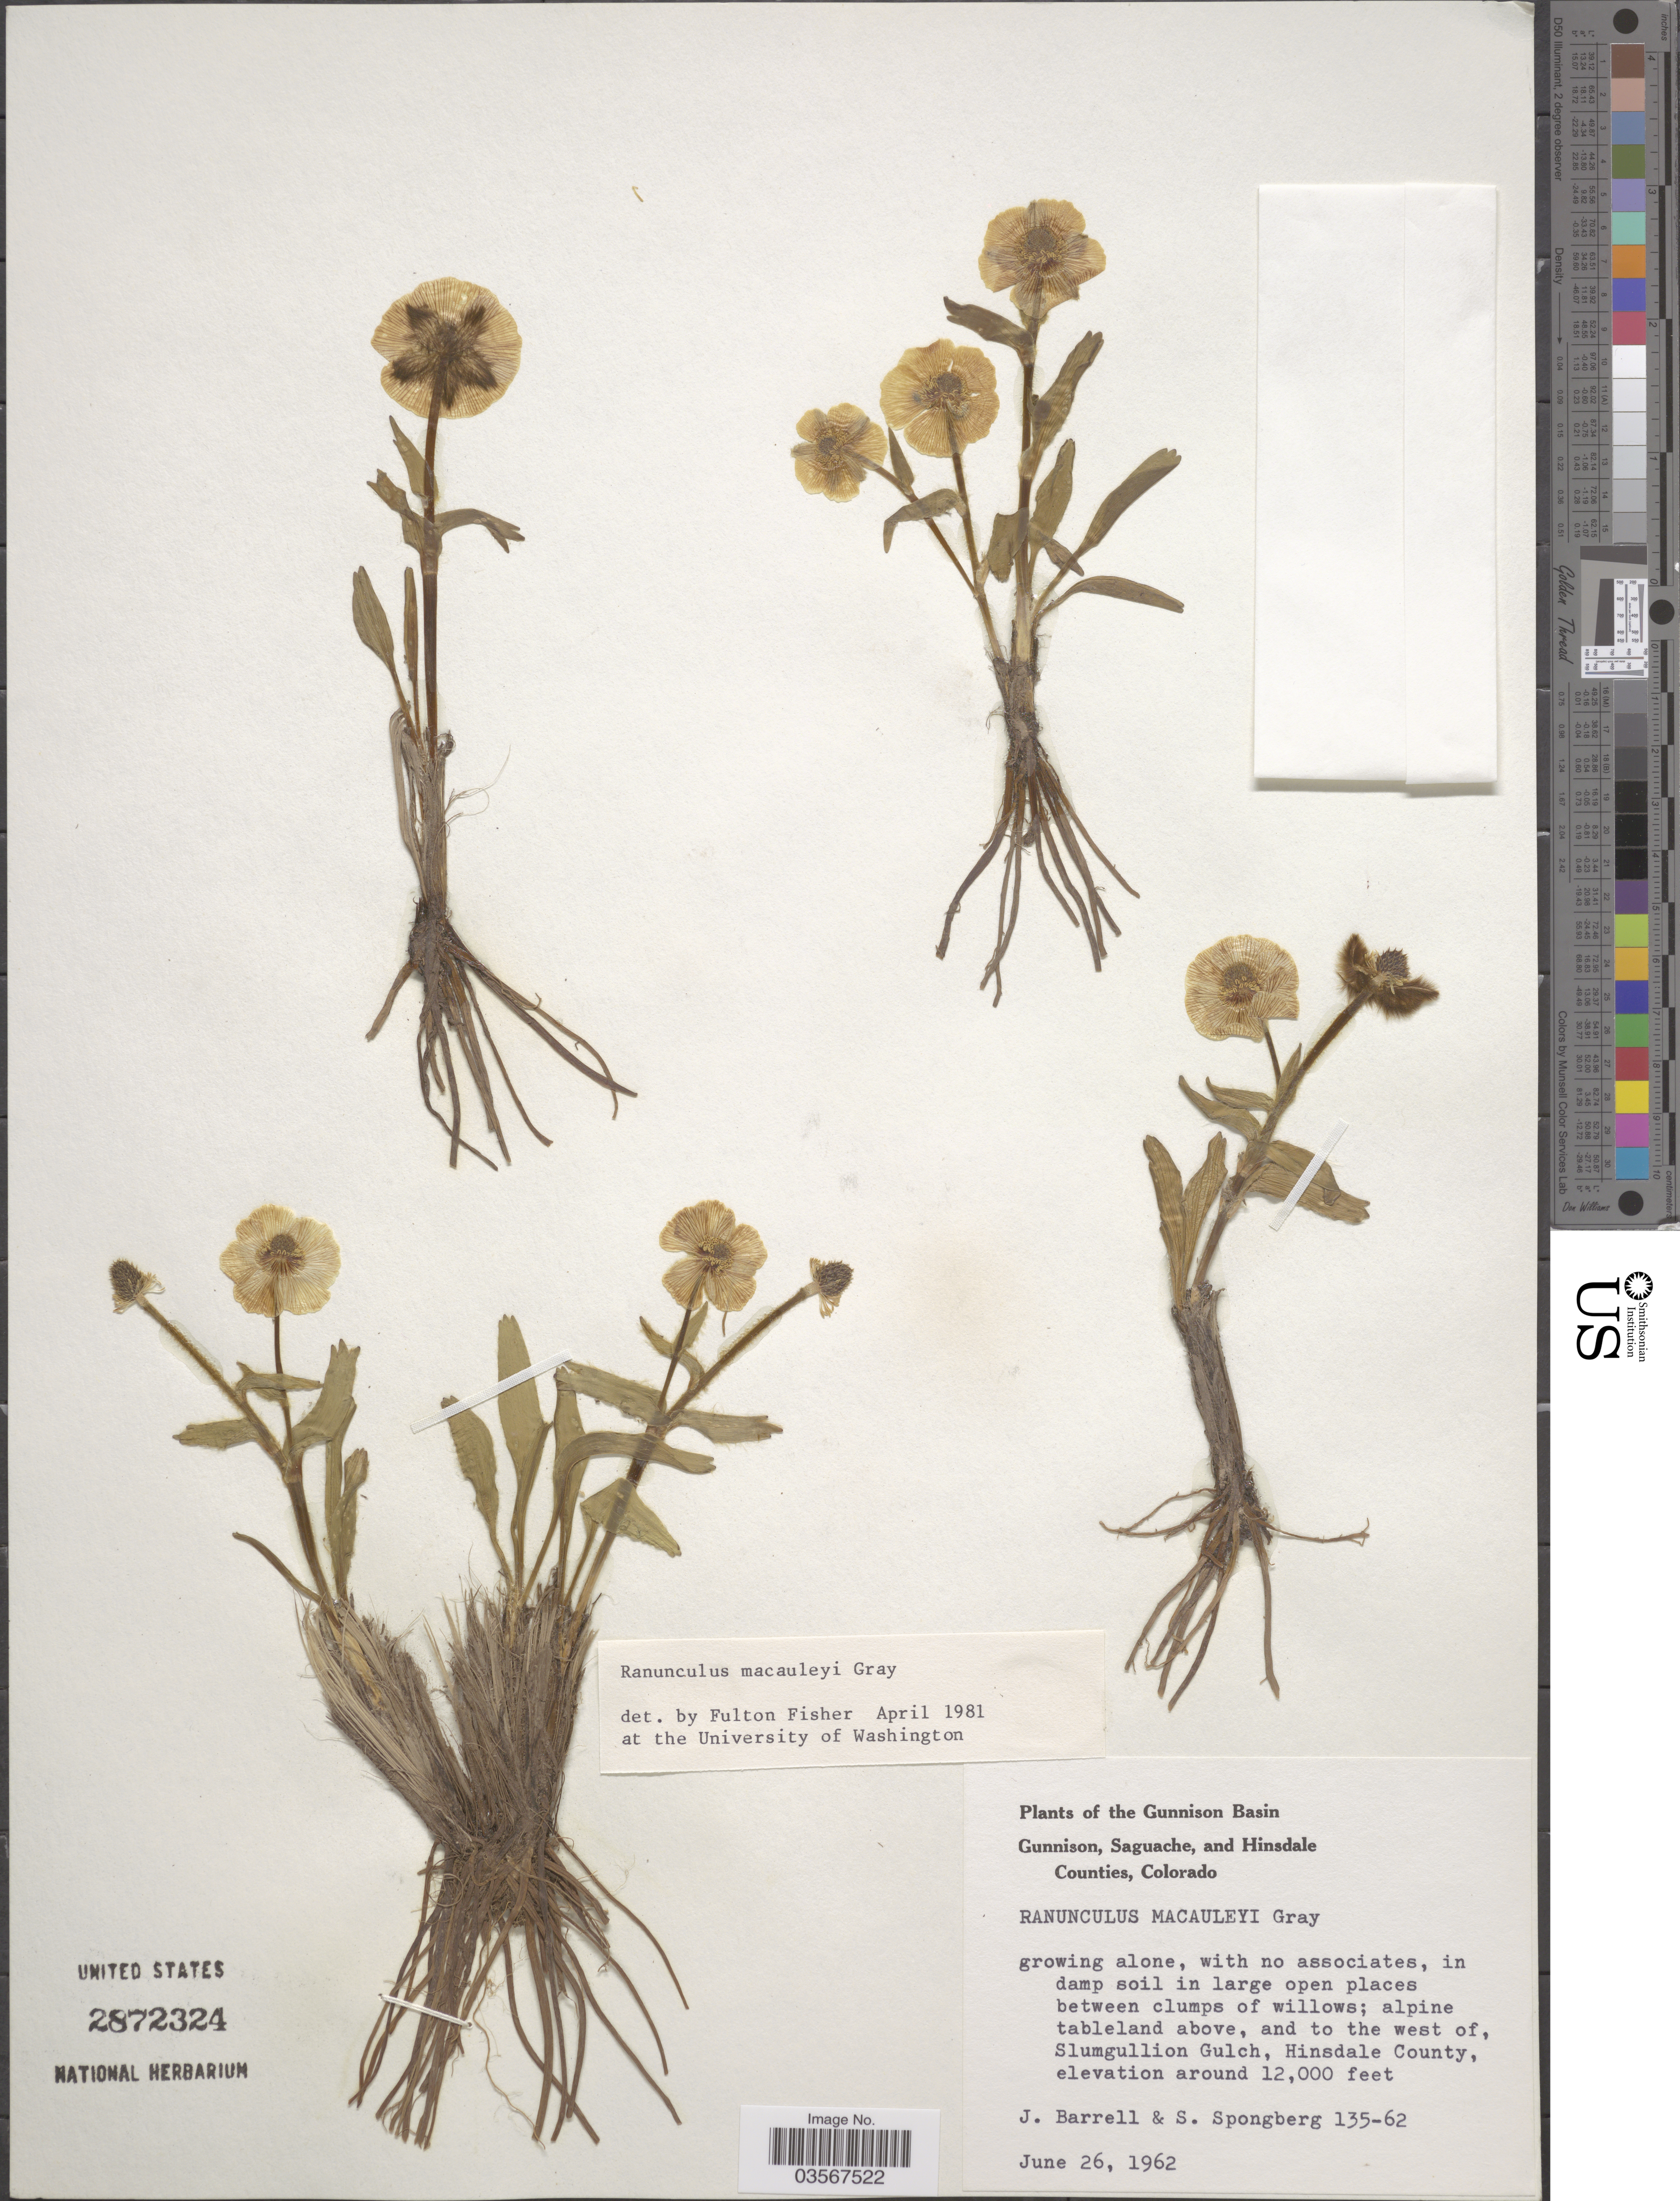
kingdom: Plantae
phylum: Tracheophyta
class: Magnoliopsida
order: Ranunculales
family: Ranunculaceae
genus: Ranunculus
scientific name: Ranunculus macauleyi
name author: A. Gray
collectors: J. Barrell & S. A.Spongberg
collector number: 135-62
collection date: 1962-06-26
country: United States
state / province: Colorado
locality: The Gunnison Basin. Alpine tableland above, and to the west of, Slumgullion Gulch, Hinsdale County.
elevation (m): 3658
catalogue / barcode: US 2872324